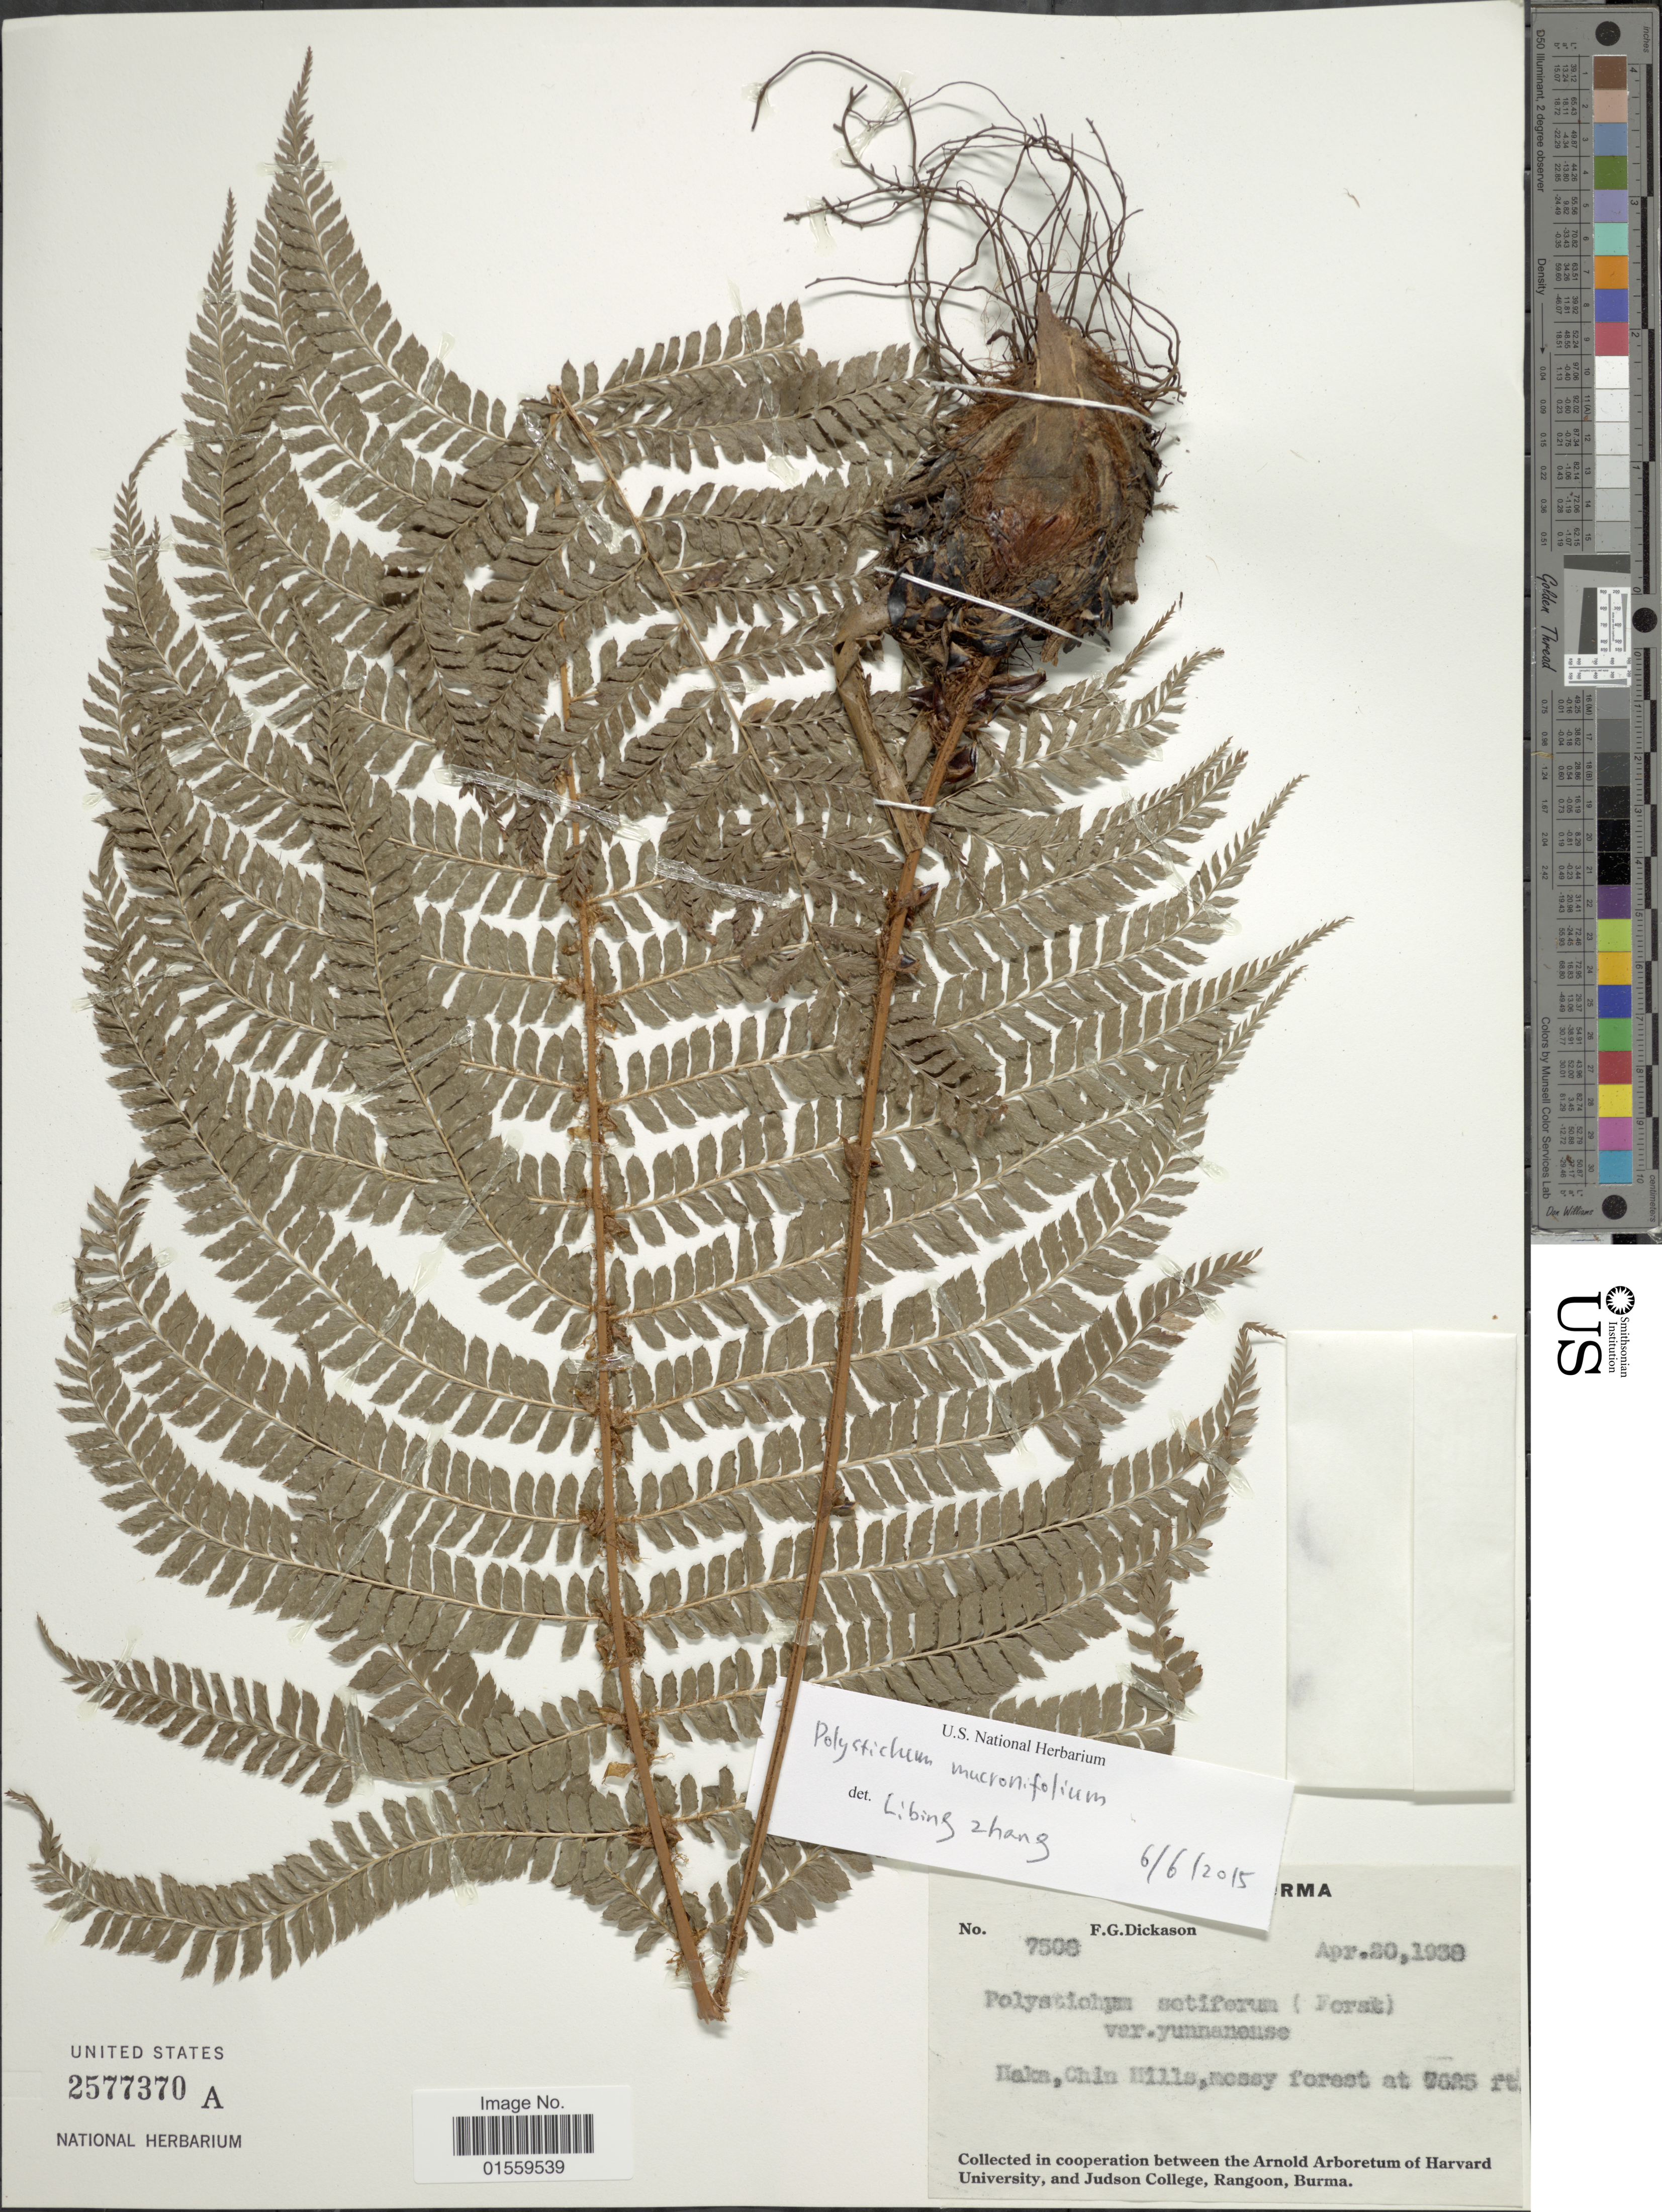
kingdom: Plantae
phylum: Tracheophyta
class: Polypodiopsida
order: Polypodiales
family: Dryopteridaceae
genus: Polystichum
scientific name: Polystichum setiferum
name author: (Forssk.) Moore ex Woynar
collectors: F. Dickason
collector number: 7508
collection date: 1939-04-20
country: Myanmar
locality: Burma, Haka, Chin Hills, [interpreted]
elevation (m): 2324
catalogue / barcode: US 2577370A